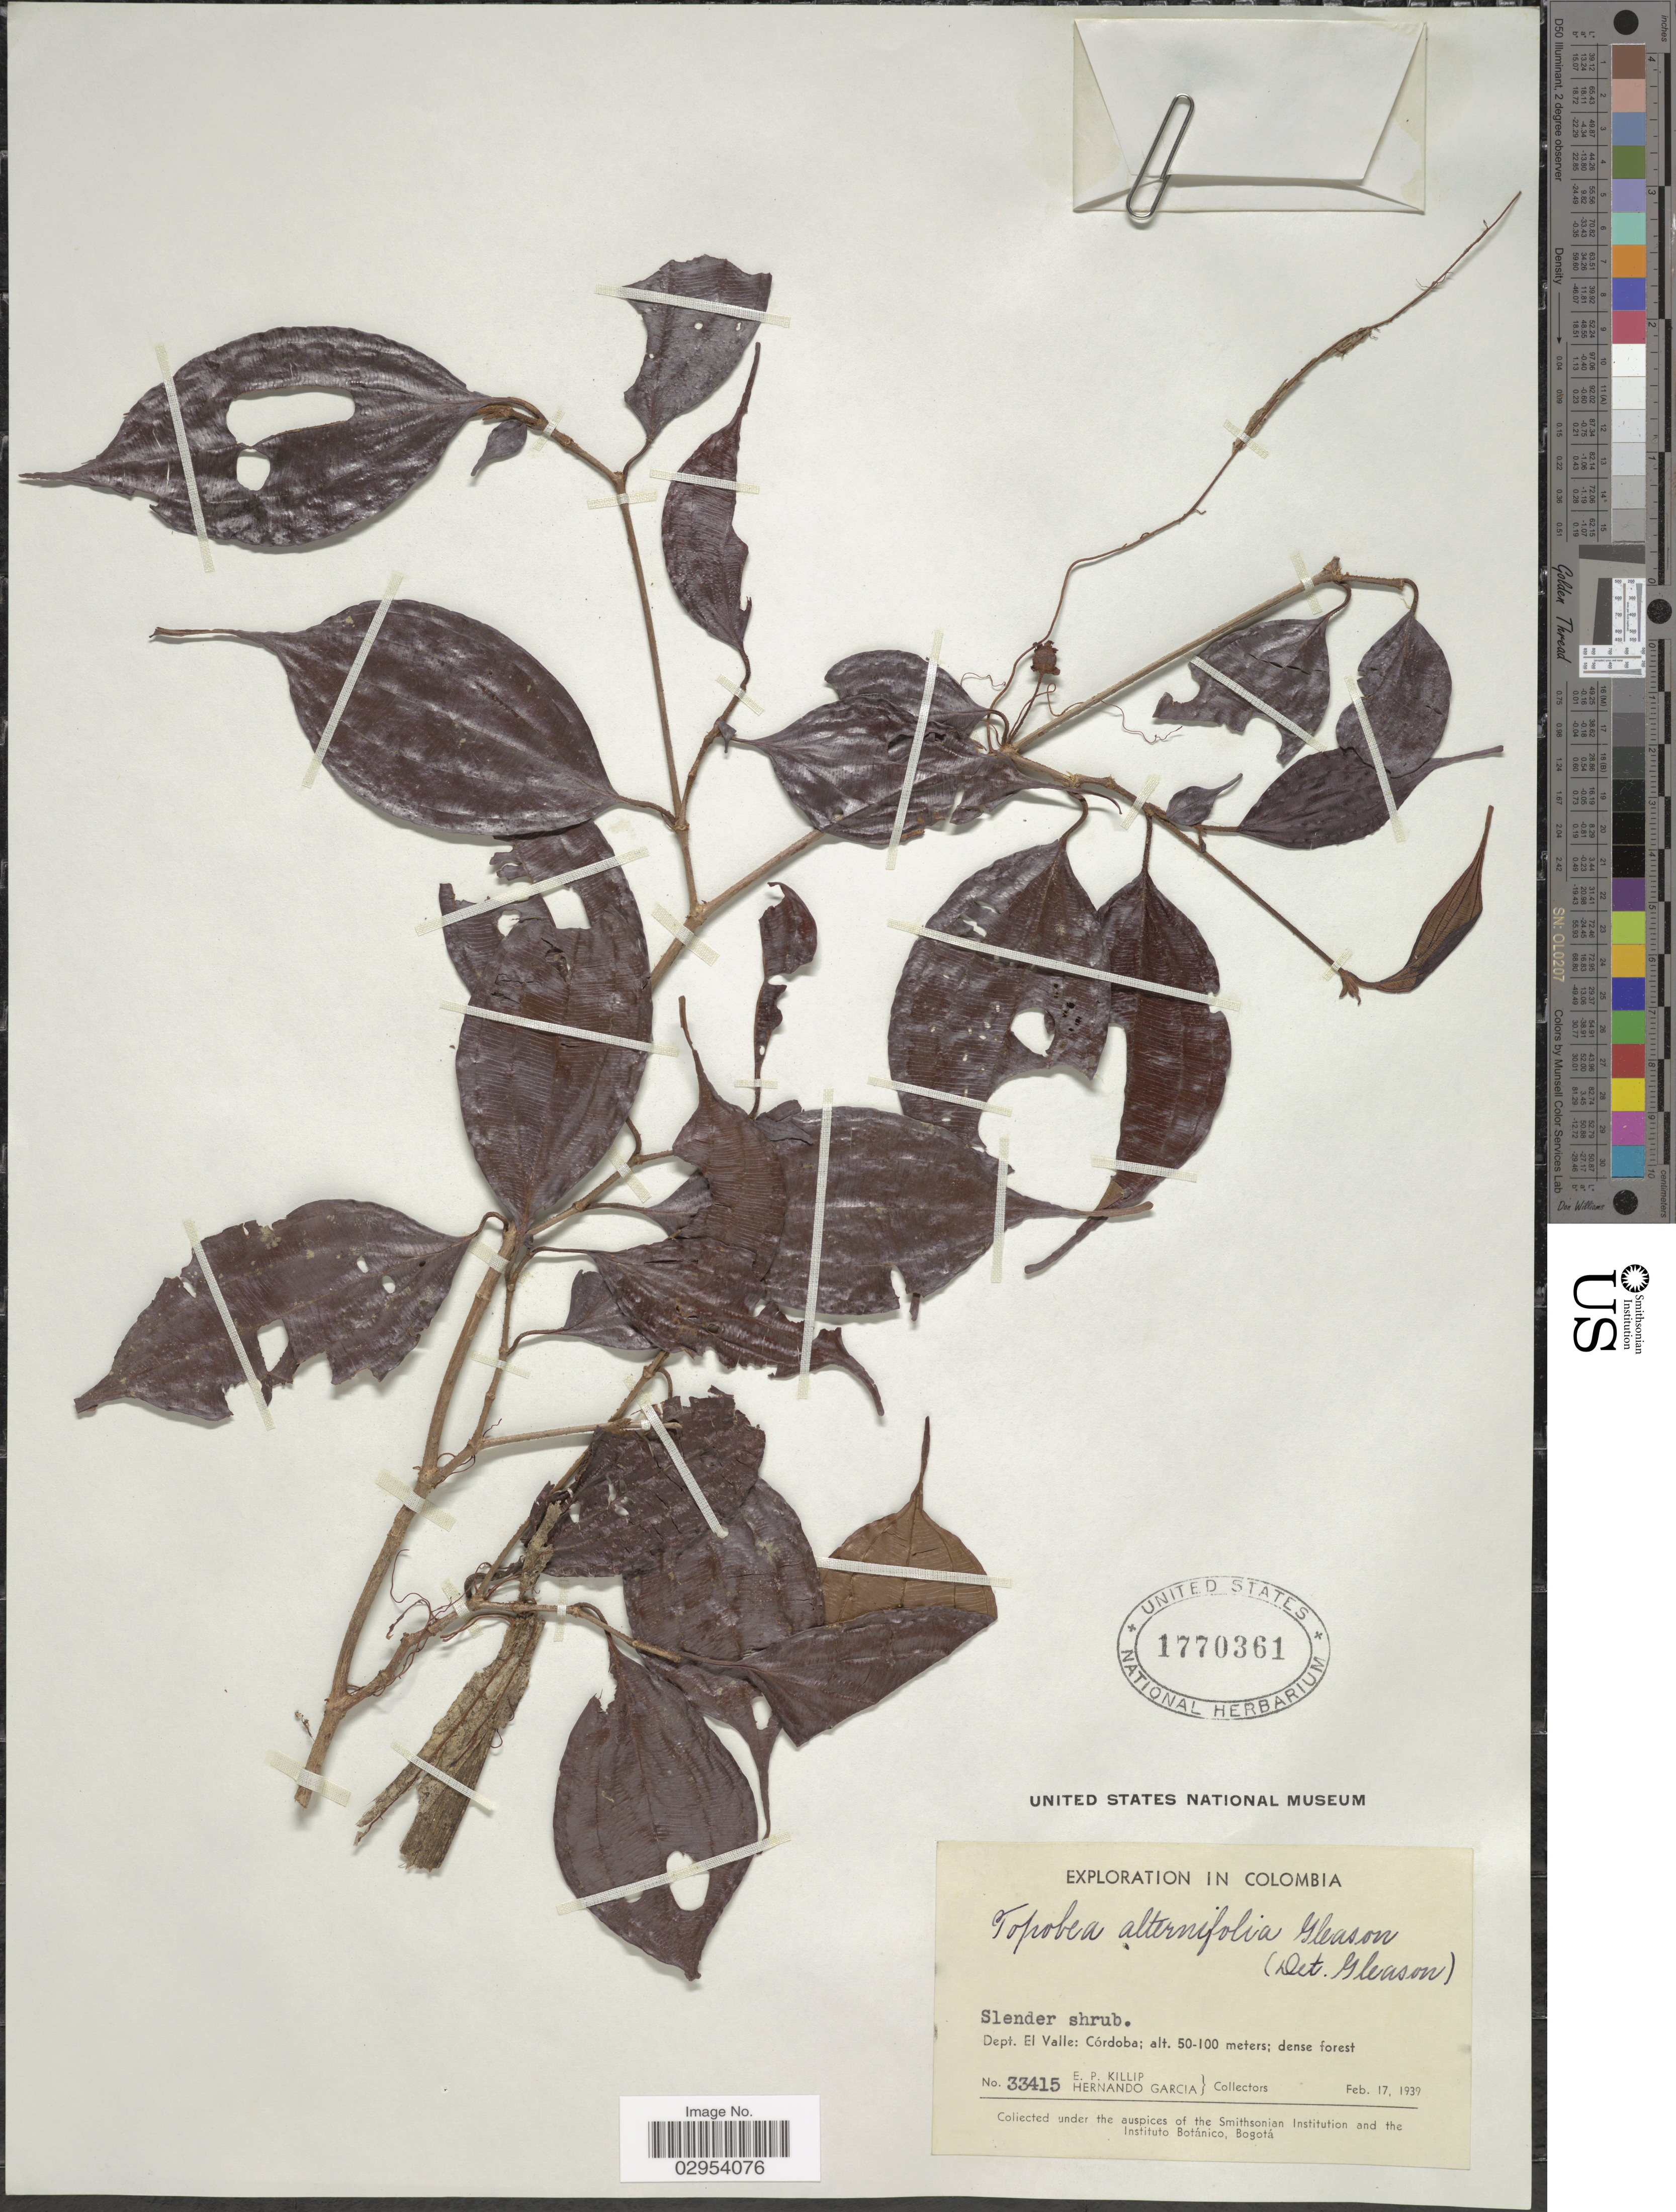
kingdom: Plantae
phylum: Tracheophyta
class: Magnoliopsida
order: Myrtales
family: Melastomataceae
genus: Topobea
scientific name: Topobea alternifolia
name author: Gleason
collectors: E. P. Killip & H. Garcia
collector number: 33415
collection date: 1939-02-17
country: Colombia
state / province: Valle del Cauca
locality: Dept. El Valle: Córdoba.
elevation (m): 50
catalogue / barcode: US 1770361